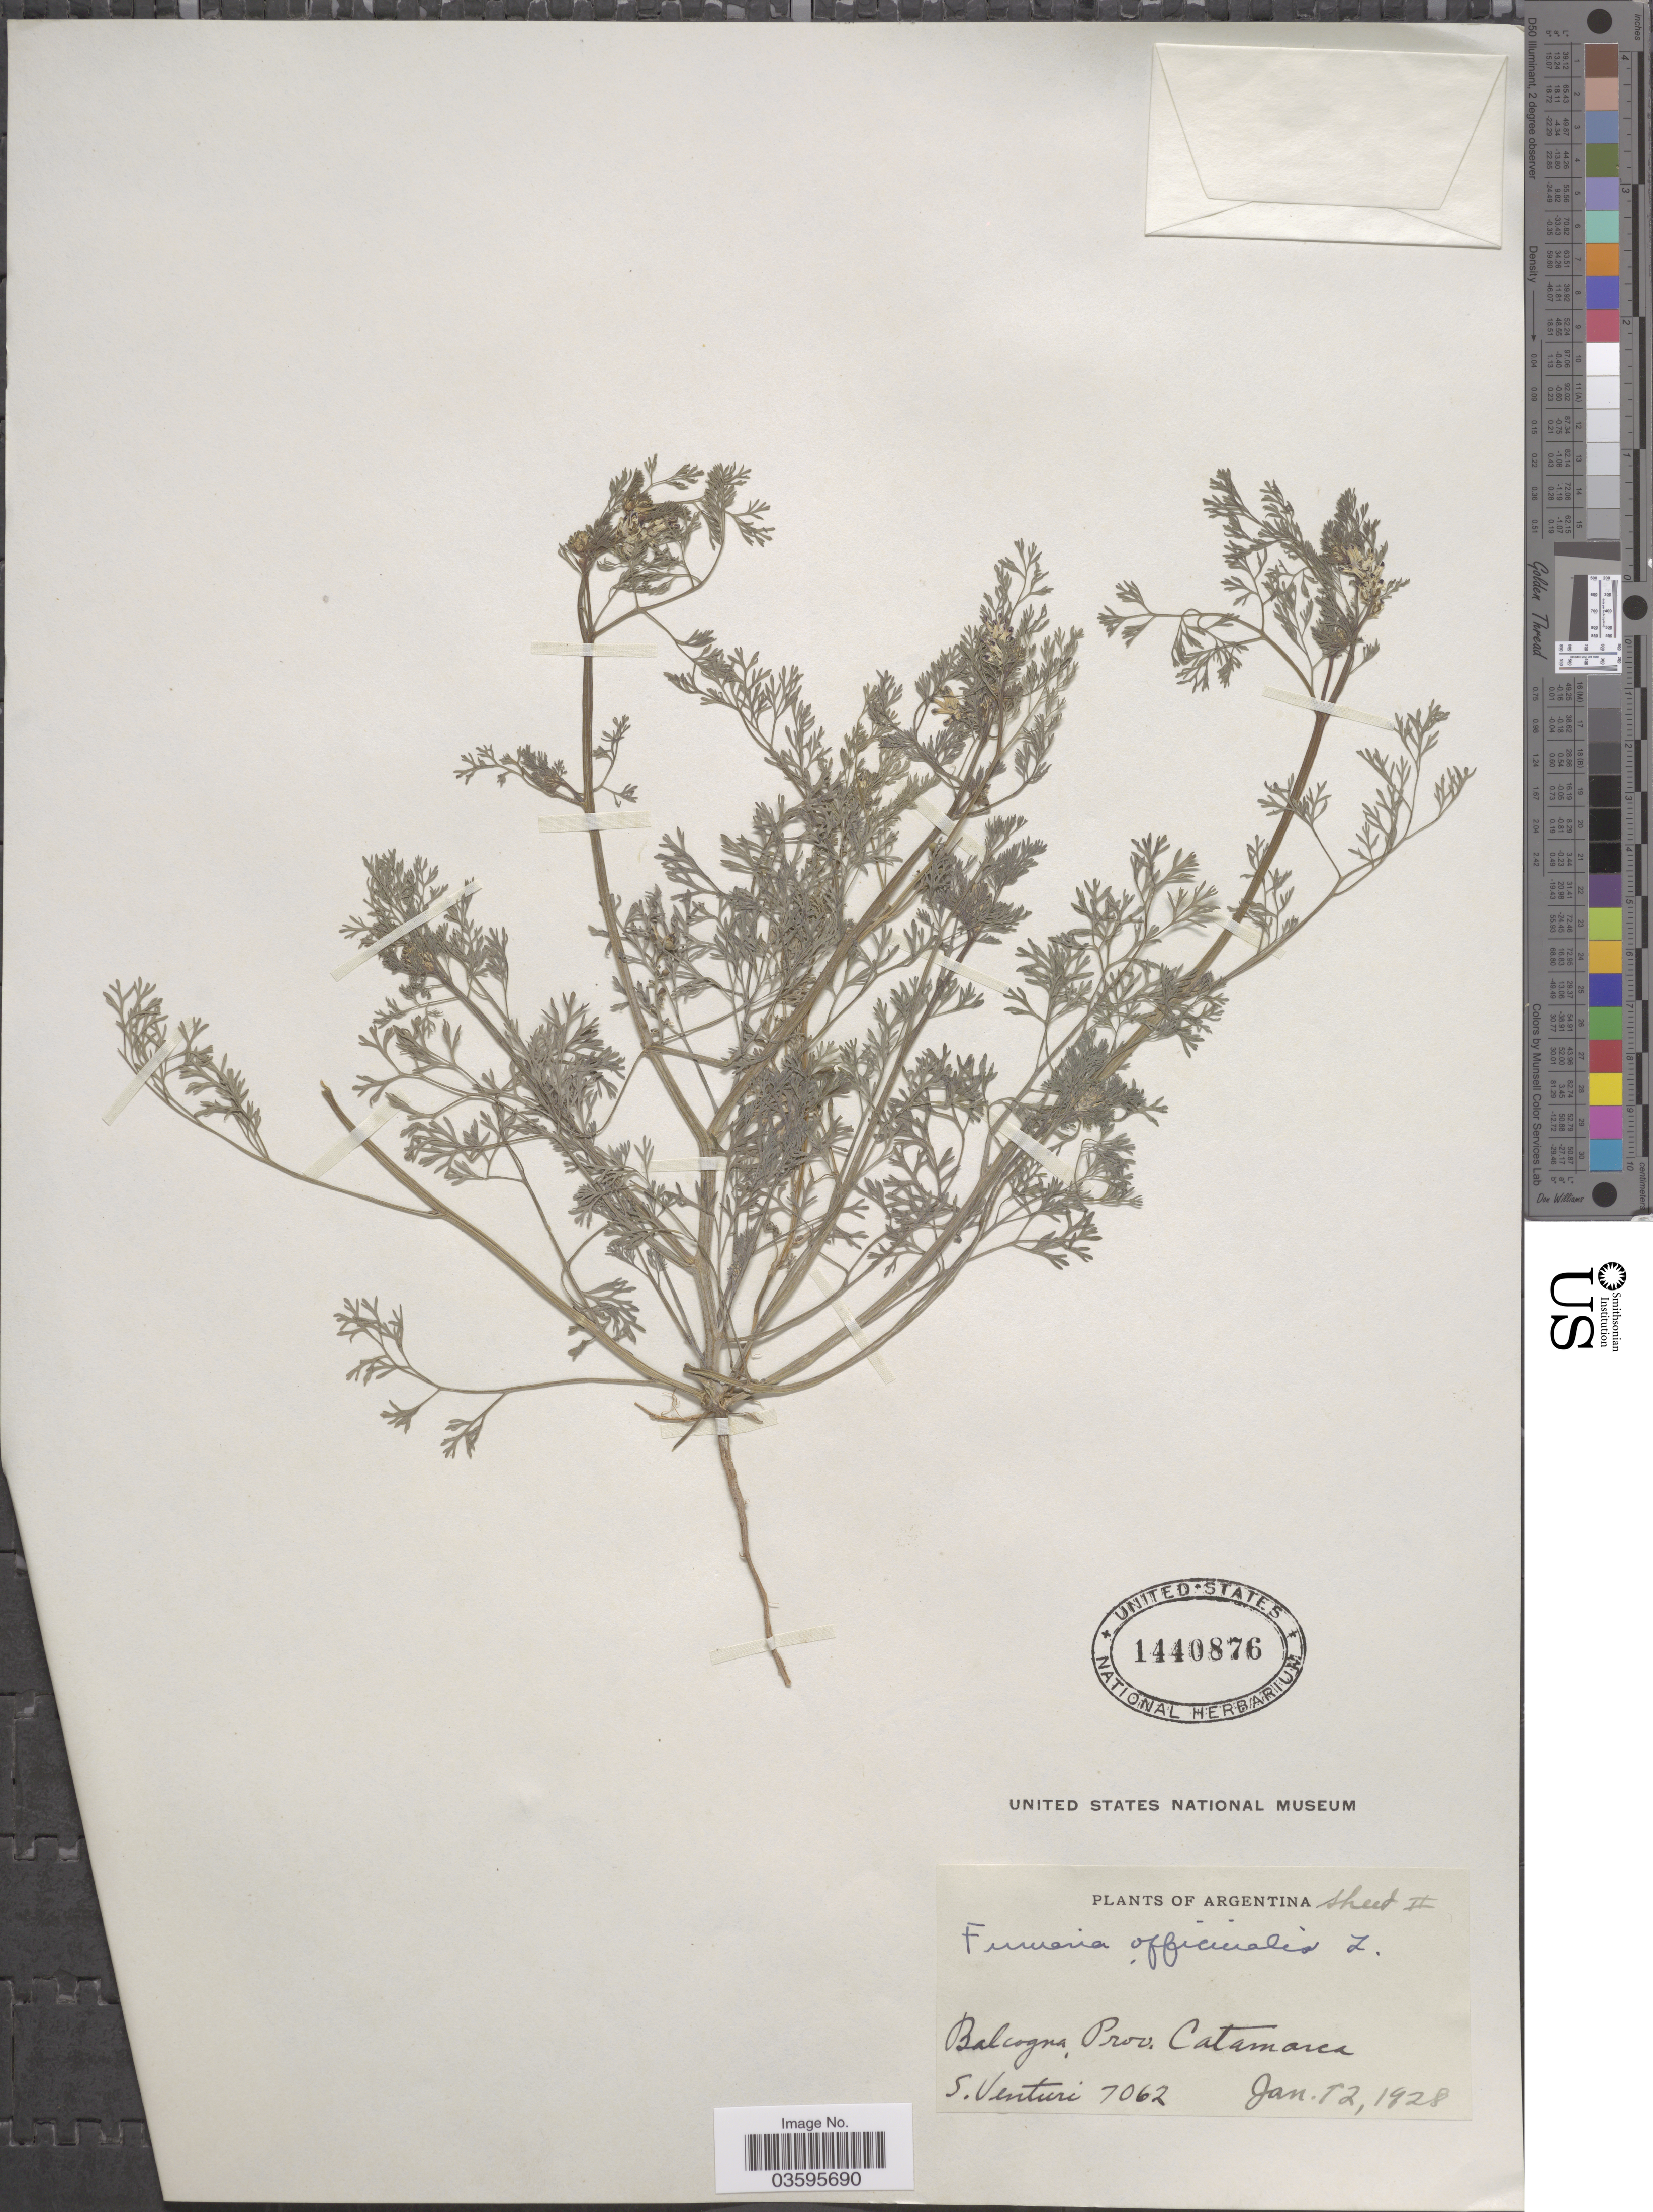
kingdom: Plantae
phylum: Tracheophyta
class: Magnoliopsida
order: Ranunculales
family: Papaveraceae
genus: Fumaria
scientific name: Fumaria officinalis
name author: L.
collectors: S. Venturi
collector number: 7062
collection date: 1928-01-12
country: Argentina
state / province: Catamarca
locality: Balcogna.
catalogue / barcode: US 1440876